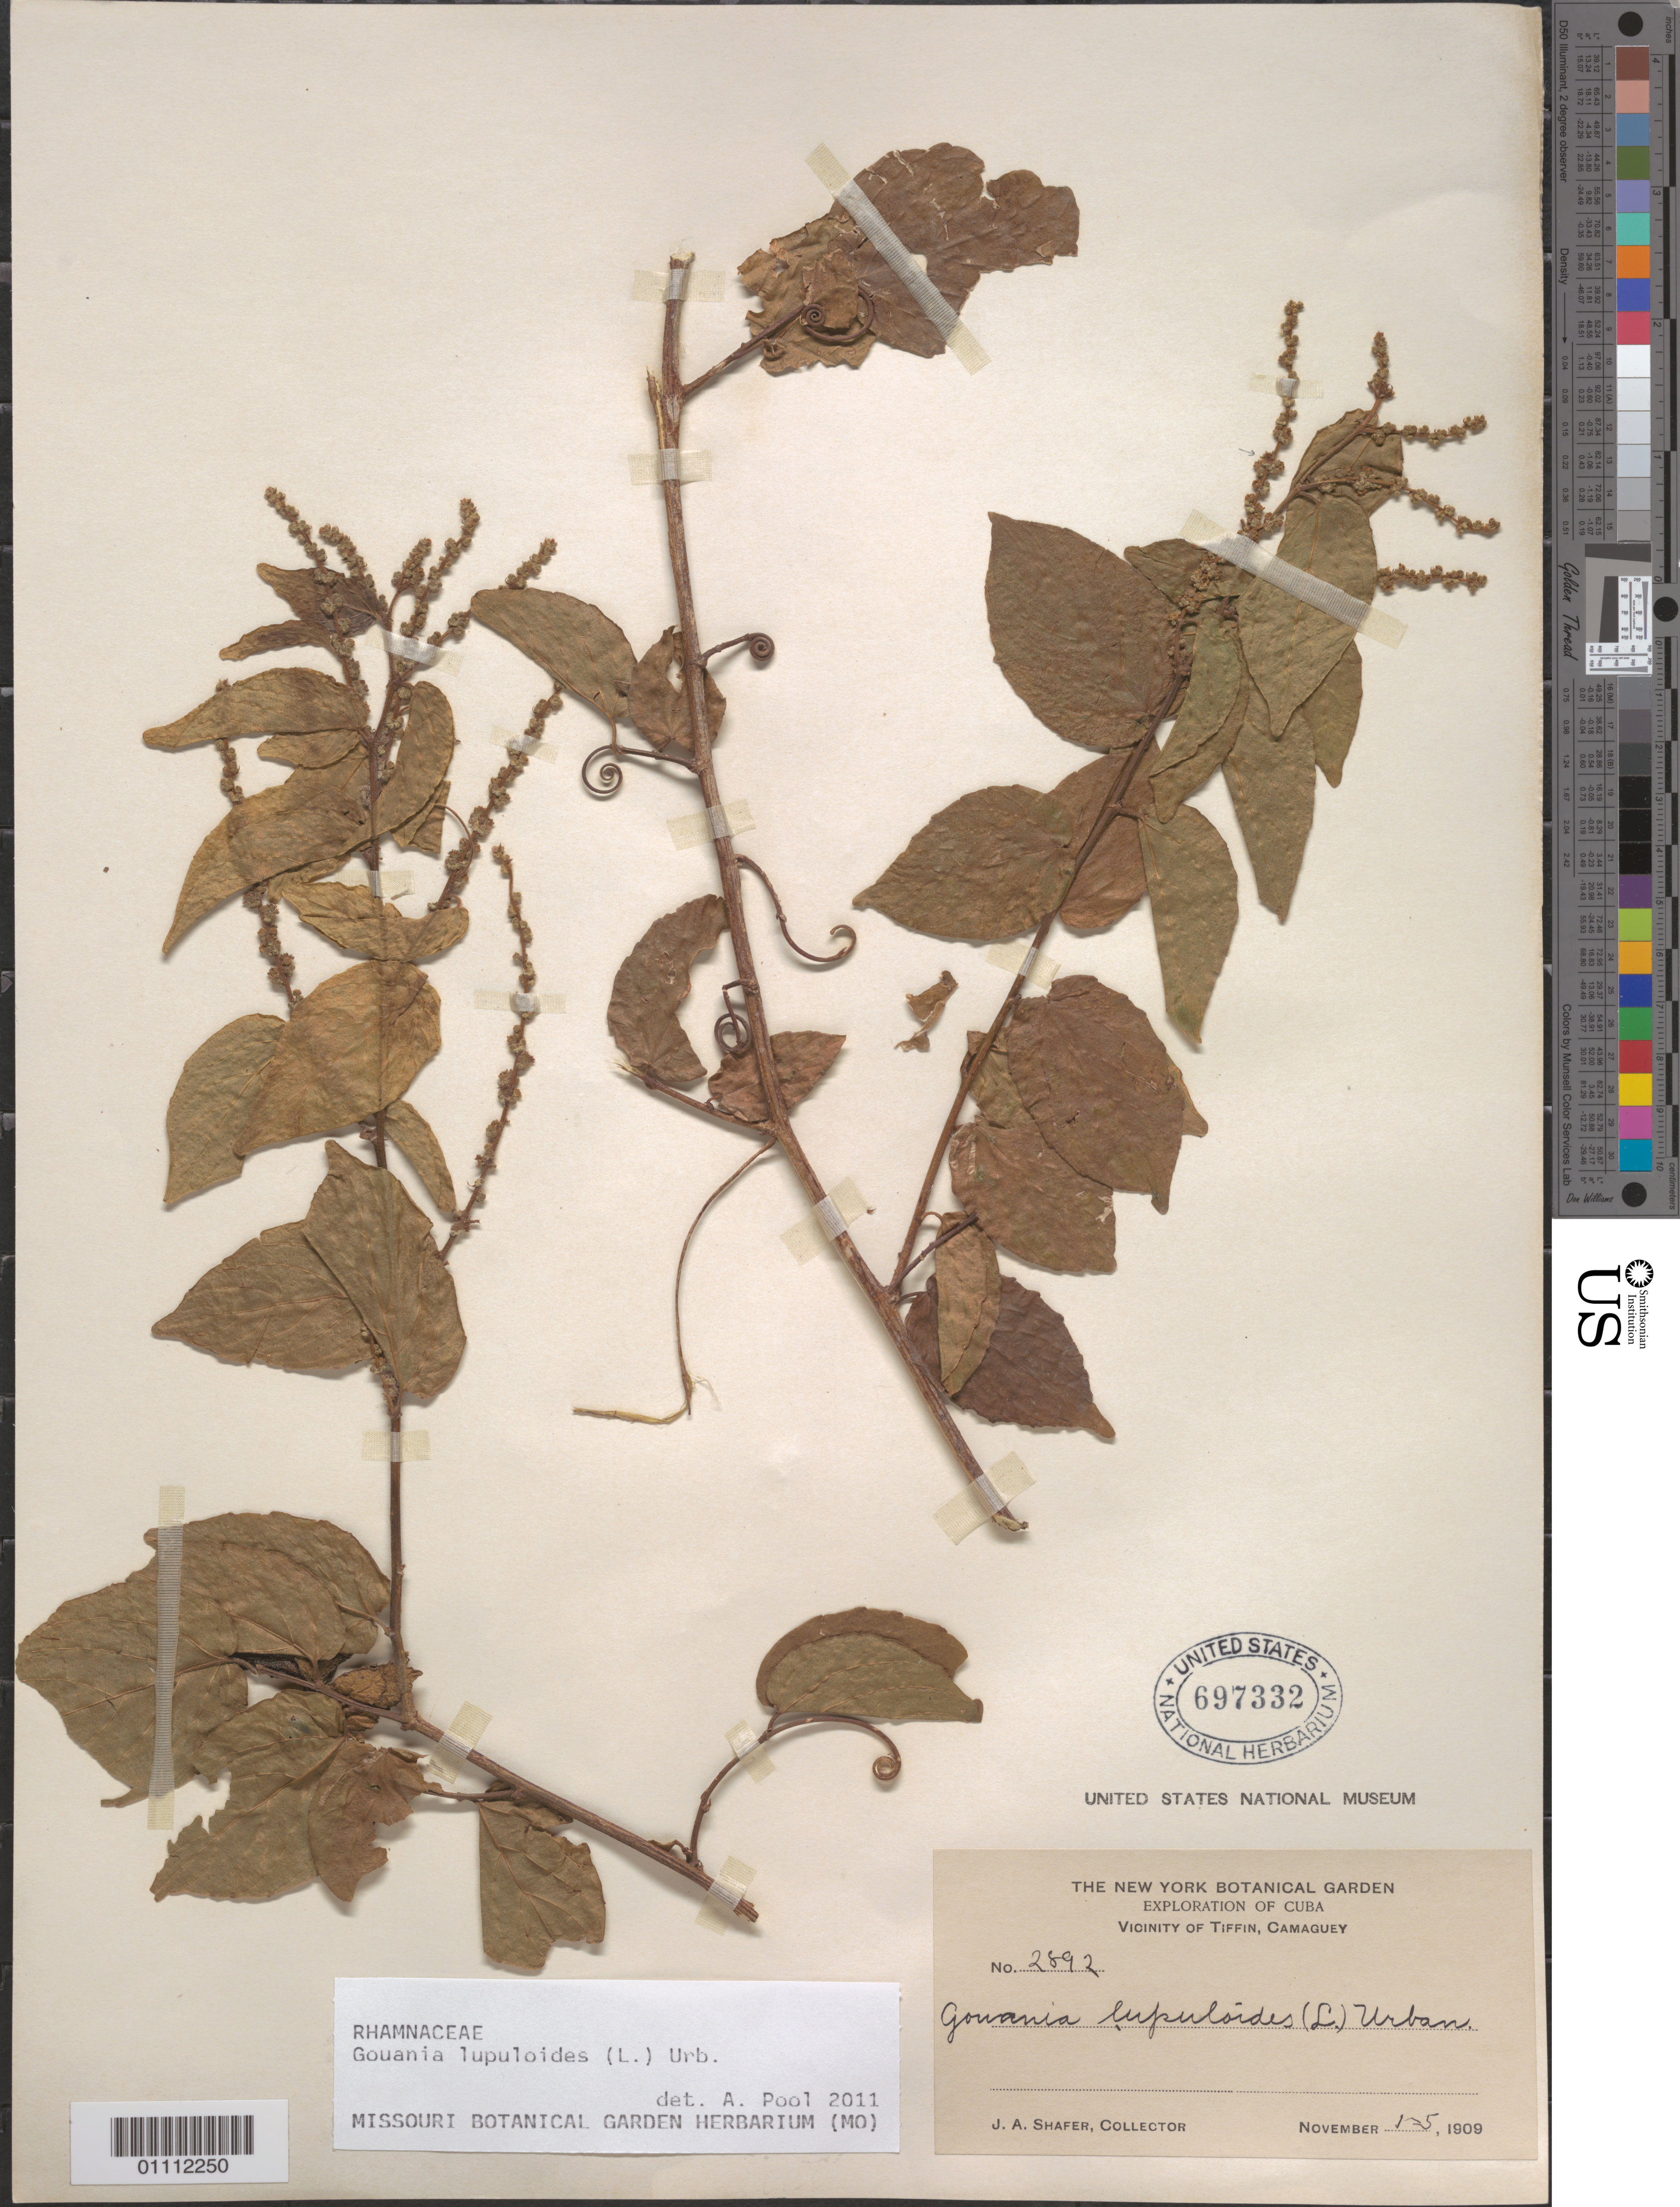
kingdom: Plantae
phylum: Tracheophyta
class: Magnoliopsida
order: Rosales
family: Rhamnaceae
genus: Gouania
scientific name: Gouania lupuloides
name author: (L.) Urb.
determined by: Pool, A., (MO), Missouri Botanical Garden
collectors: J. A. Shafer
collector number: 2892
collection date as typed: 01 Nov 1909 to 05 Nov 1909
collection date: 1909-11-01/1909-11-05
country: Cuba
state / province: Camagüey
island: Cuba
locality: Tiffin vicinity, Camagüey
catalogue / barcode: US 697332